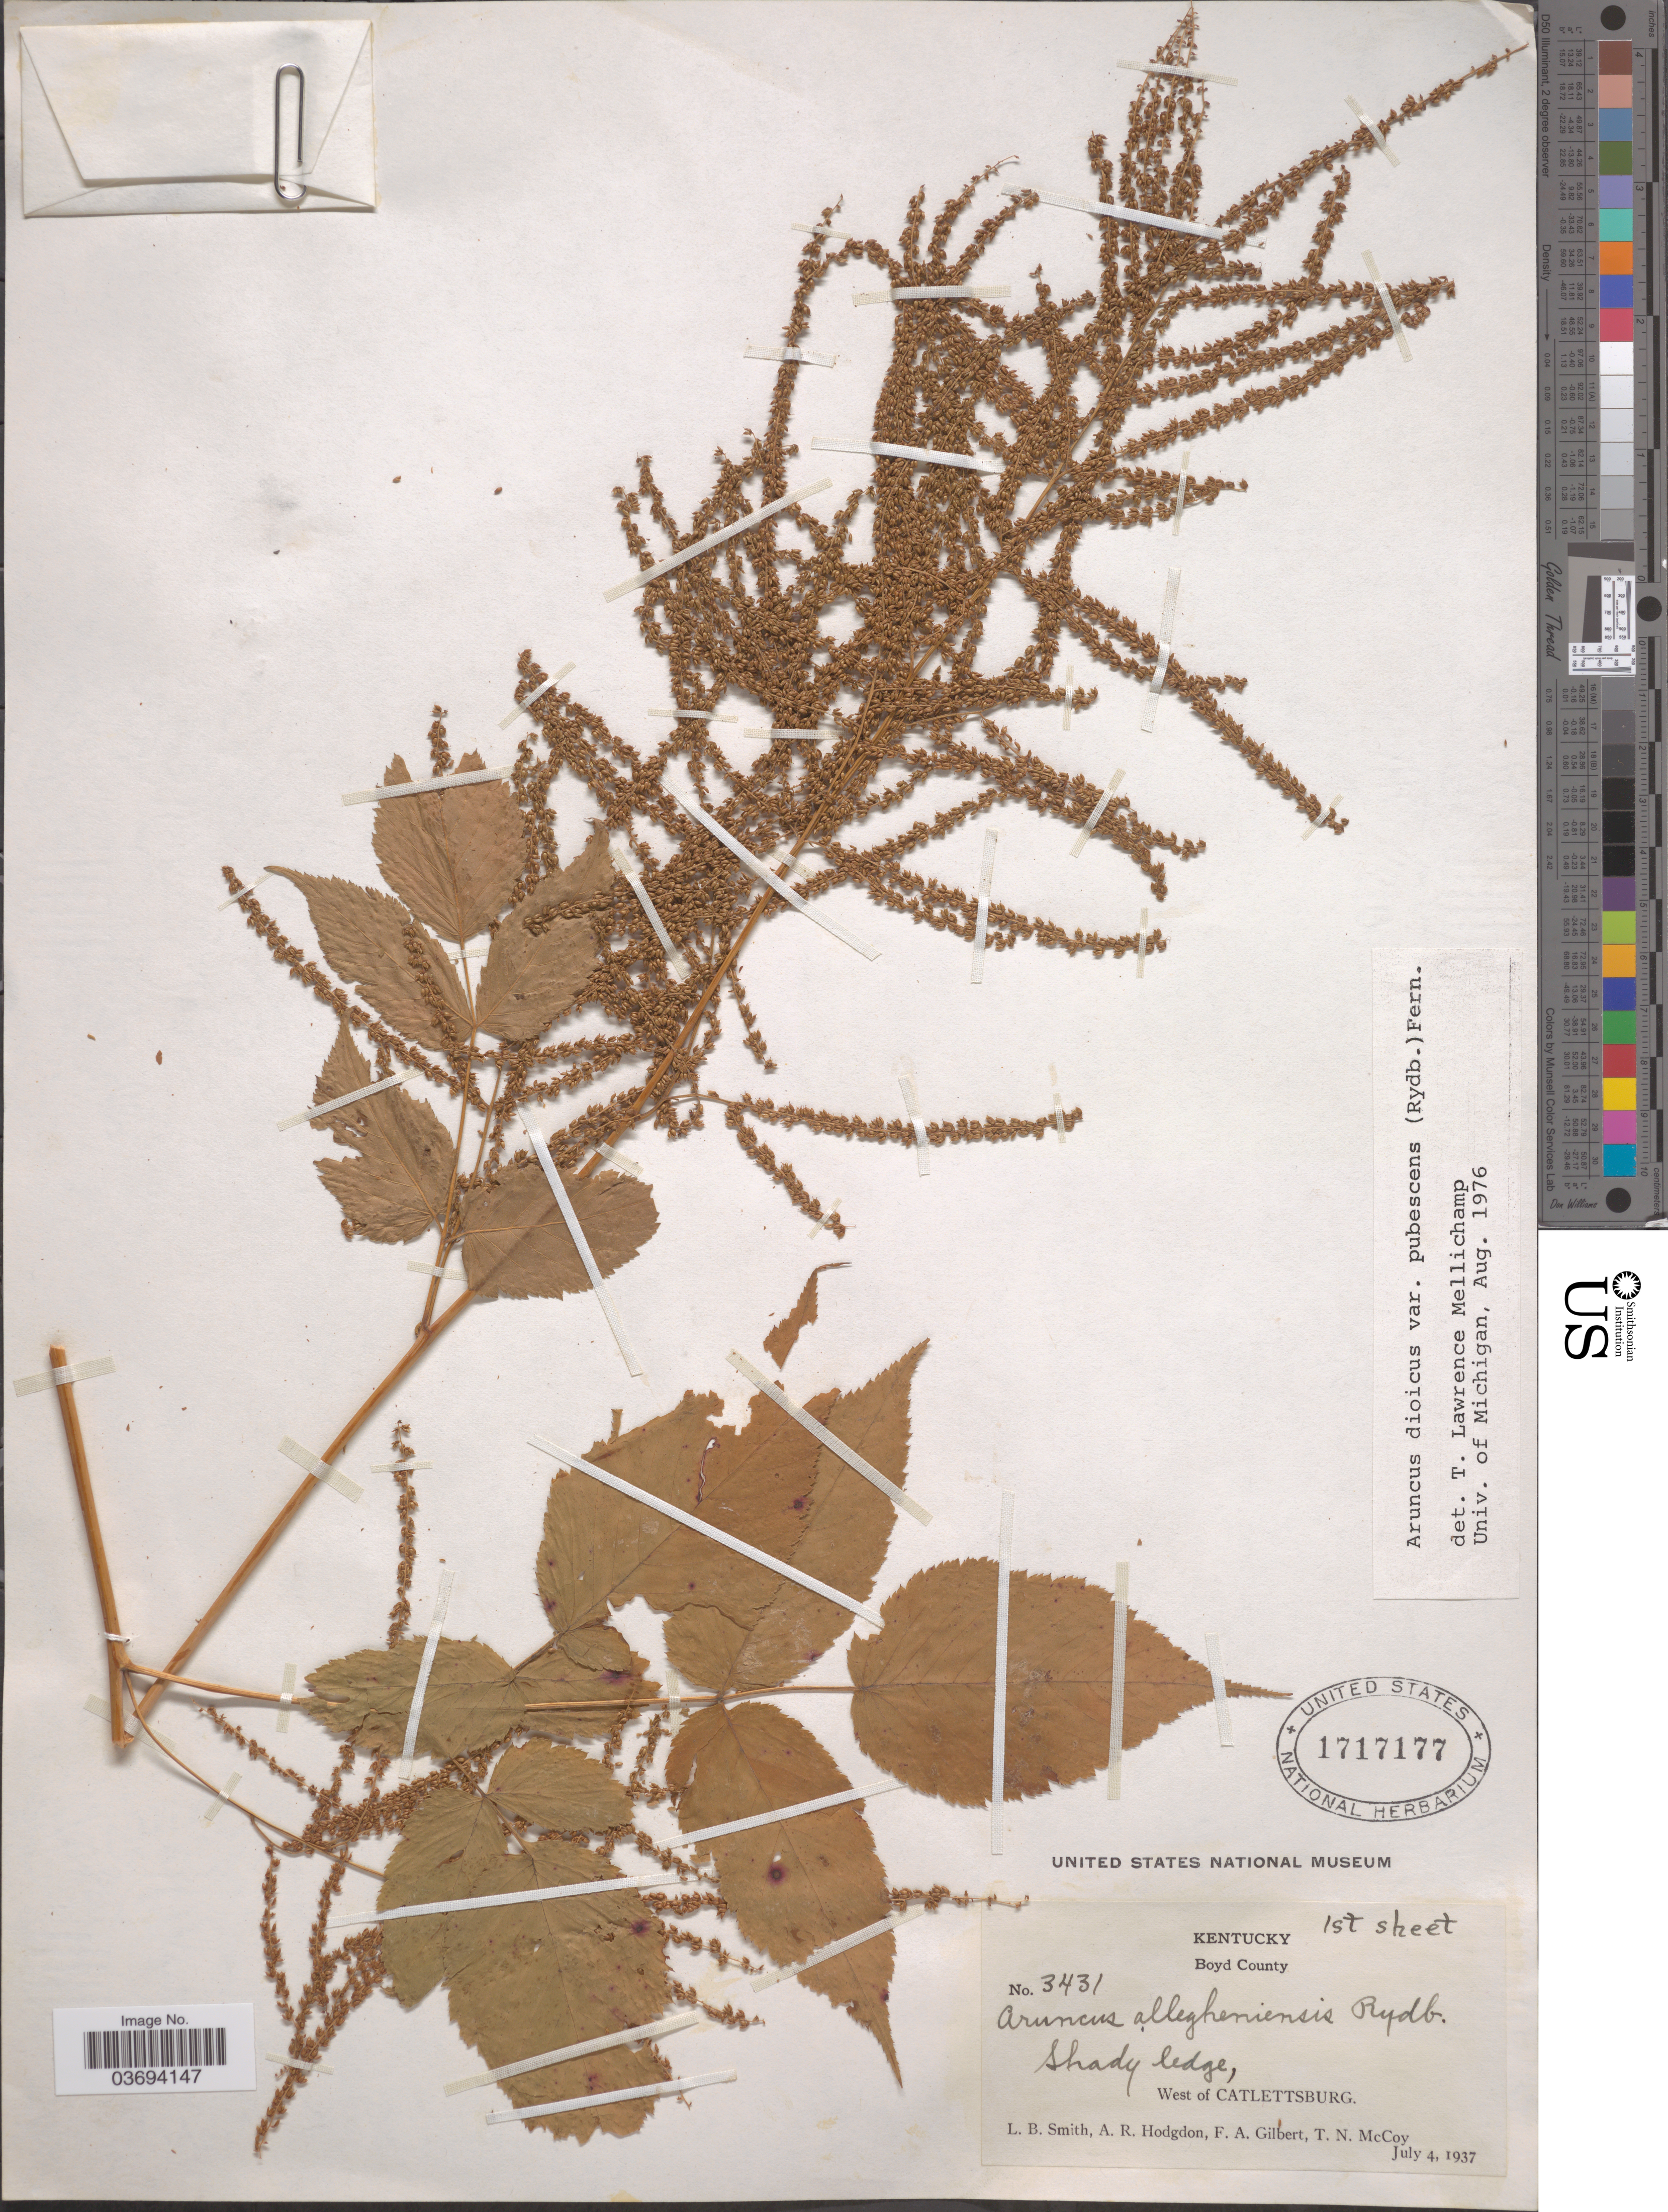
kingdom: Plantae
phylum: Tracheophyta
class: Magnoliopsida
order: Rosales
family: Rosaceae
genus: Aruncus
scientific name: Aruncus dioicus var. pubescens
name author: (Rydb.) Fernald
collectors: L. Smith, A. R. Hodgdon, F. A. Gilbert & T. N. McCoy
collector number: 3431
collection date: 1937-07-04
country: United States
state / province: Kentucky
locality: Boyd County. West of Catlettsburg.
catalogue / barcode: US 1717177